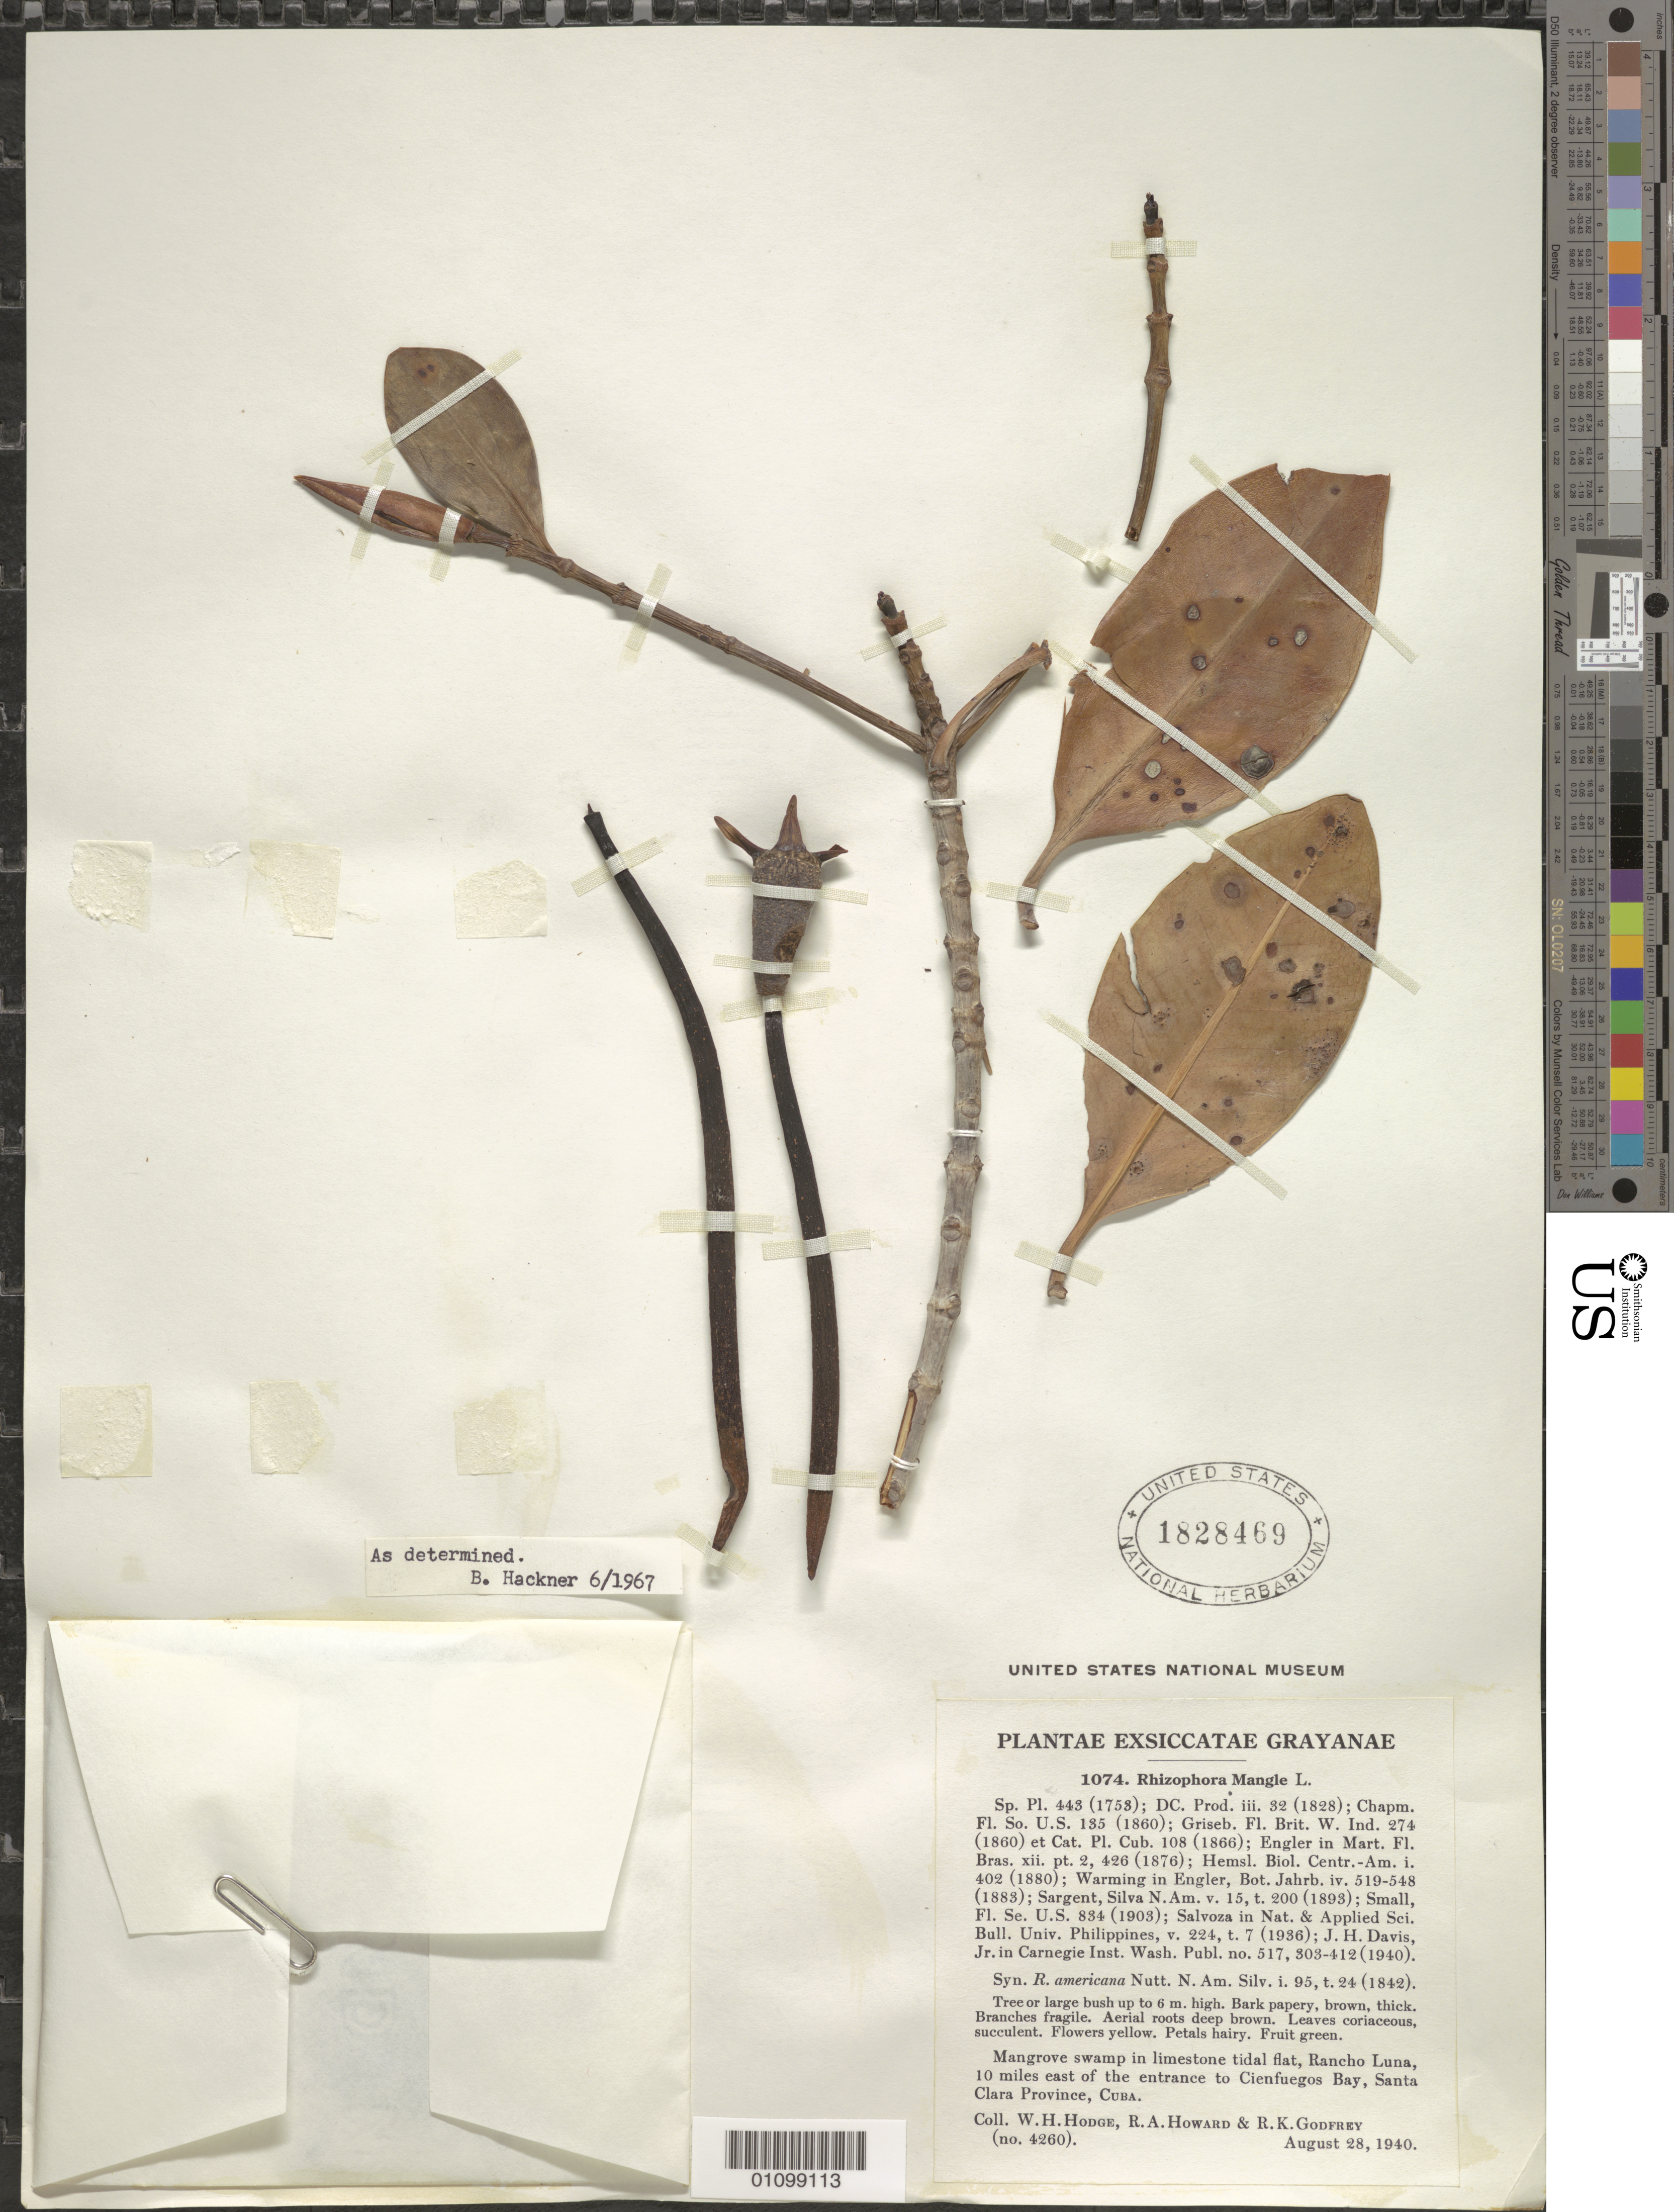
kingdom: Plantae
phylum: Tracheophyta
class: Magnoliopsida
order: Malpighiales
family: Rhizophoraceae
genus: Rhizophora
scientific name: Rhizophora mangle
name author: L.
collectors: W. Hodge, R. A. Howard & R. K. Godfrey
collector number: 4260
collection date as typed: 28 Aug 1940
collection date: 1940-08-28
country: Cuba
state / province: Villa Clara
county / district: Santa Clara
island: Cuba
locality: Mangrove swamp in limestone tidal flat, Rancho Luna, 10 miles E of the entrance to Cienfuegos Bay, Santa Clara Province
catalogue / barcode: US 1828469